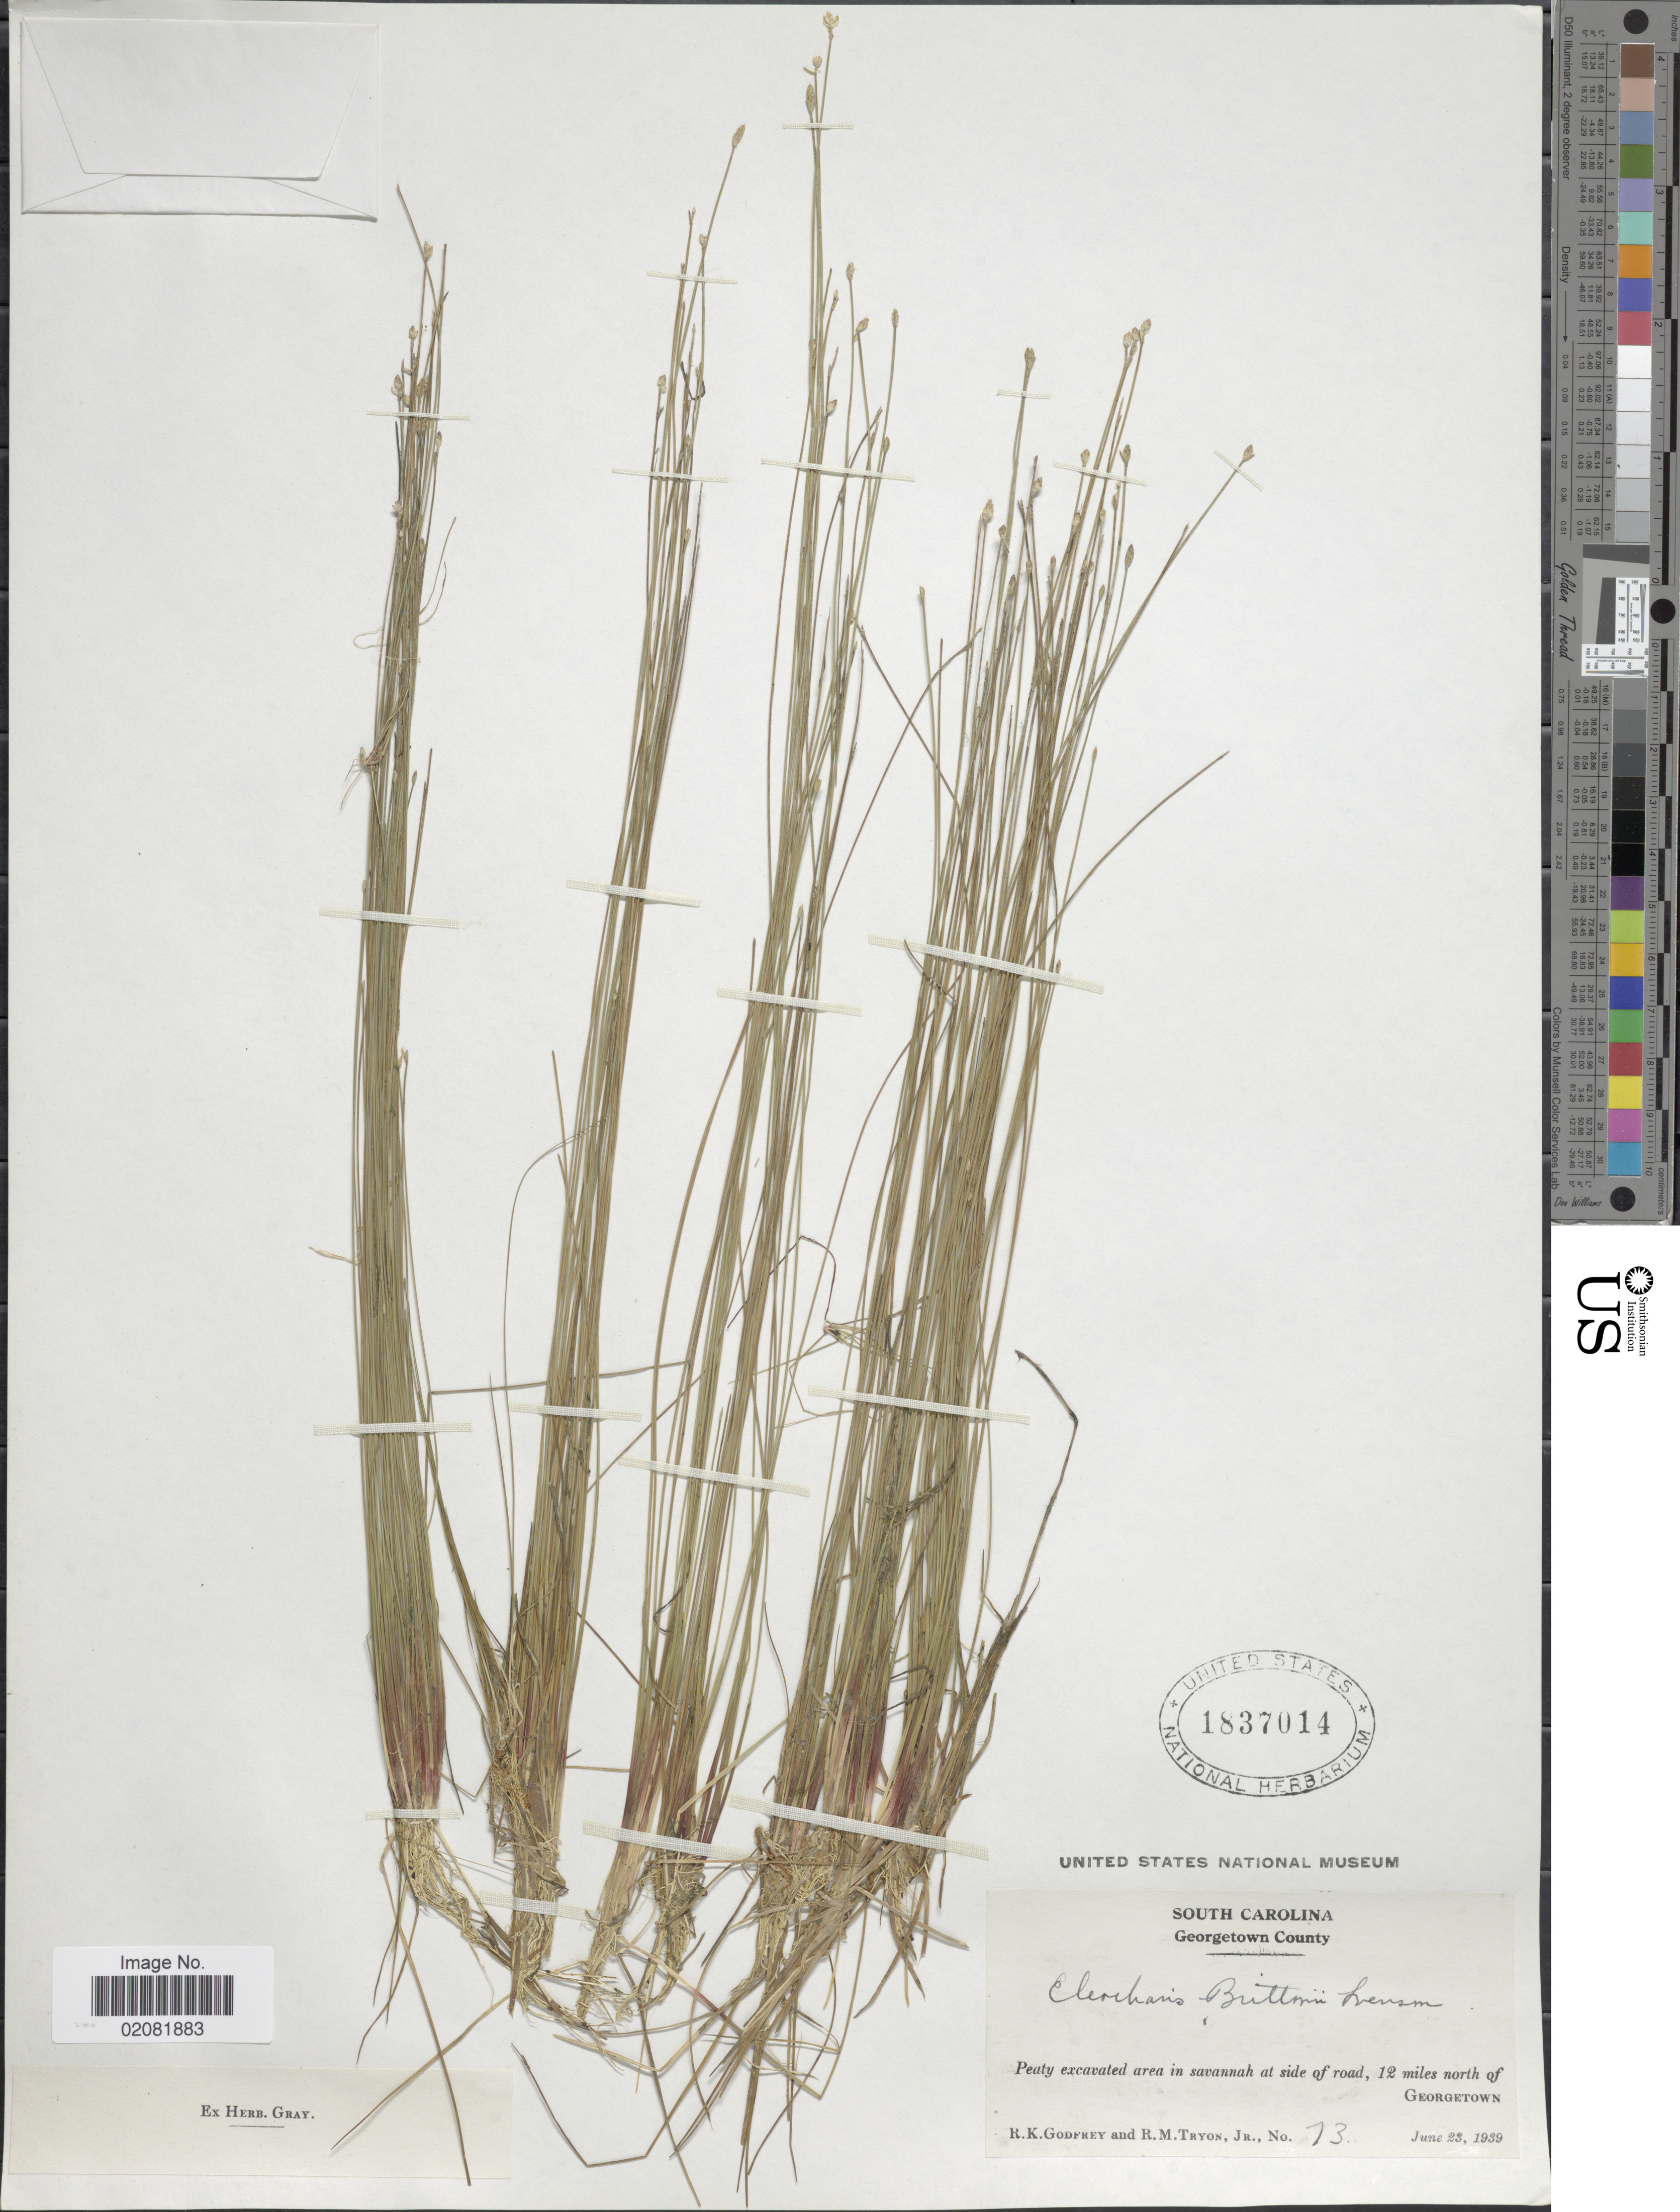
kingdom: Plantae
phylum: Tracheophyta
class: Liliopsida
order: Poales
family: Cyperaceae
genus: Eleocharis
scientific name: Eleocharis brittonii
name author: Svenson ex Small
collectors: R. K. Godfrey & R. M. Tryon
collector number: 73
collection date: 1939-06-23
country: United States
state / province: South Carolina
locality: Georgetown County, in svannah at side of road, 12 miles north of Georgetown. Georgetown County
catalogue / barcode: US 1837014